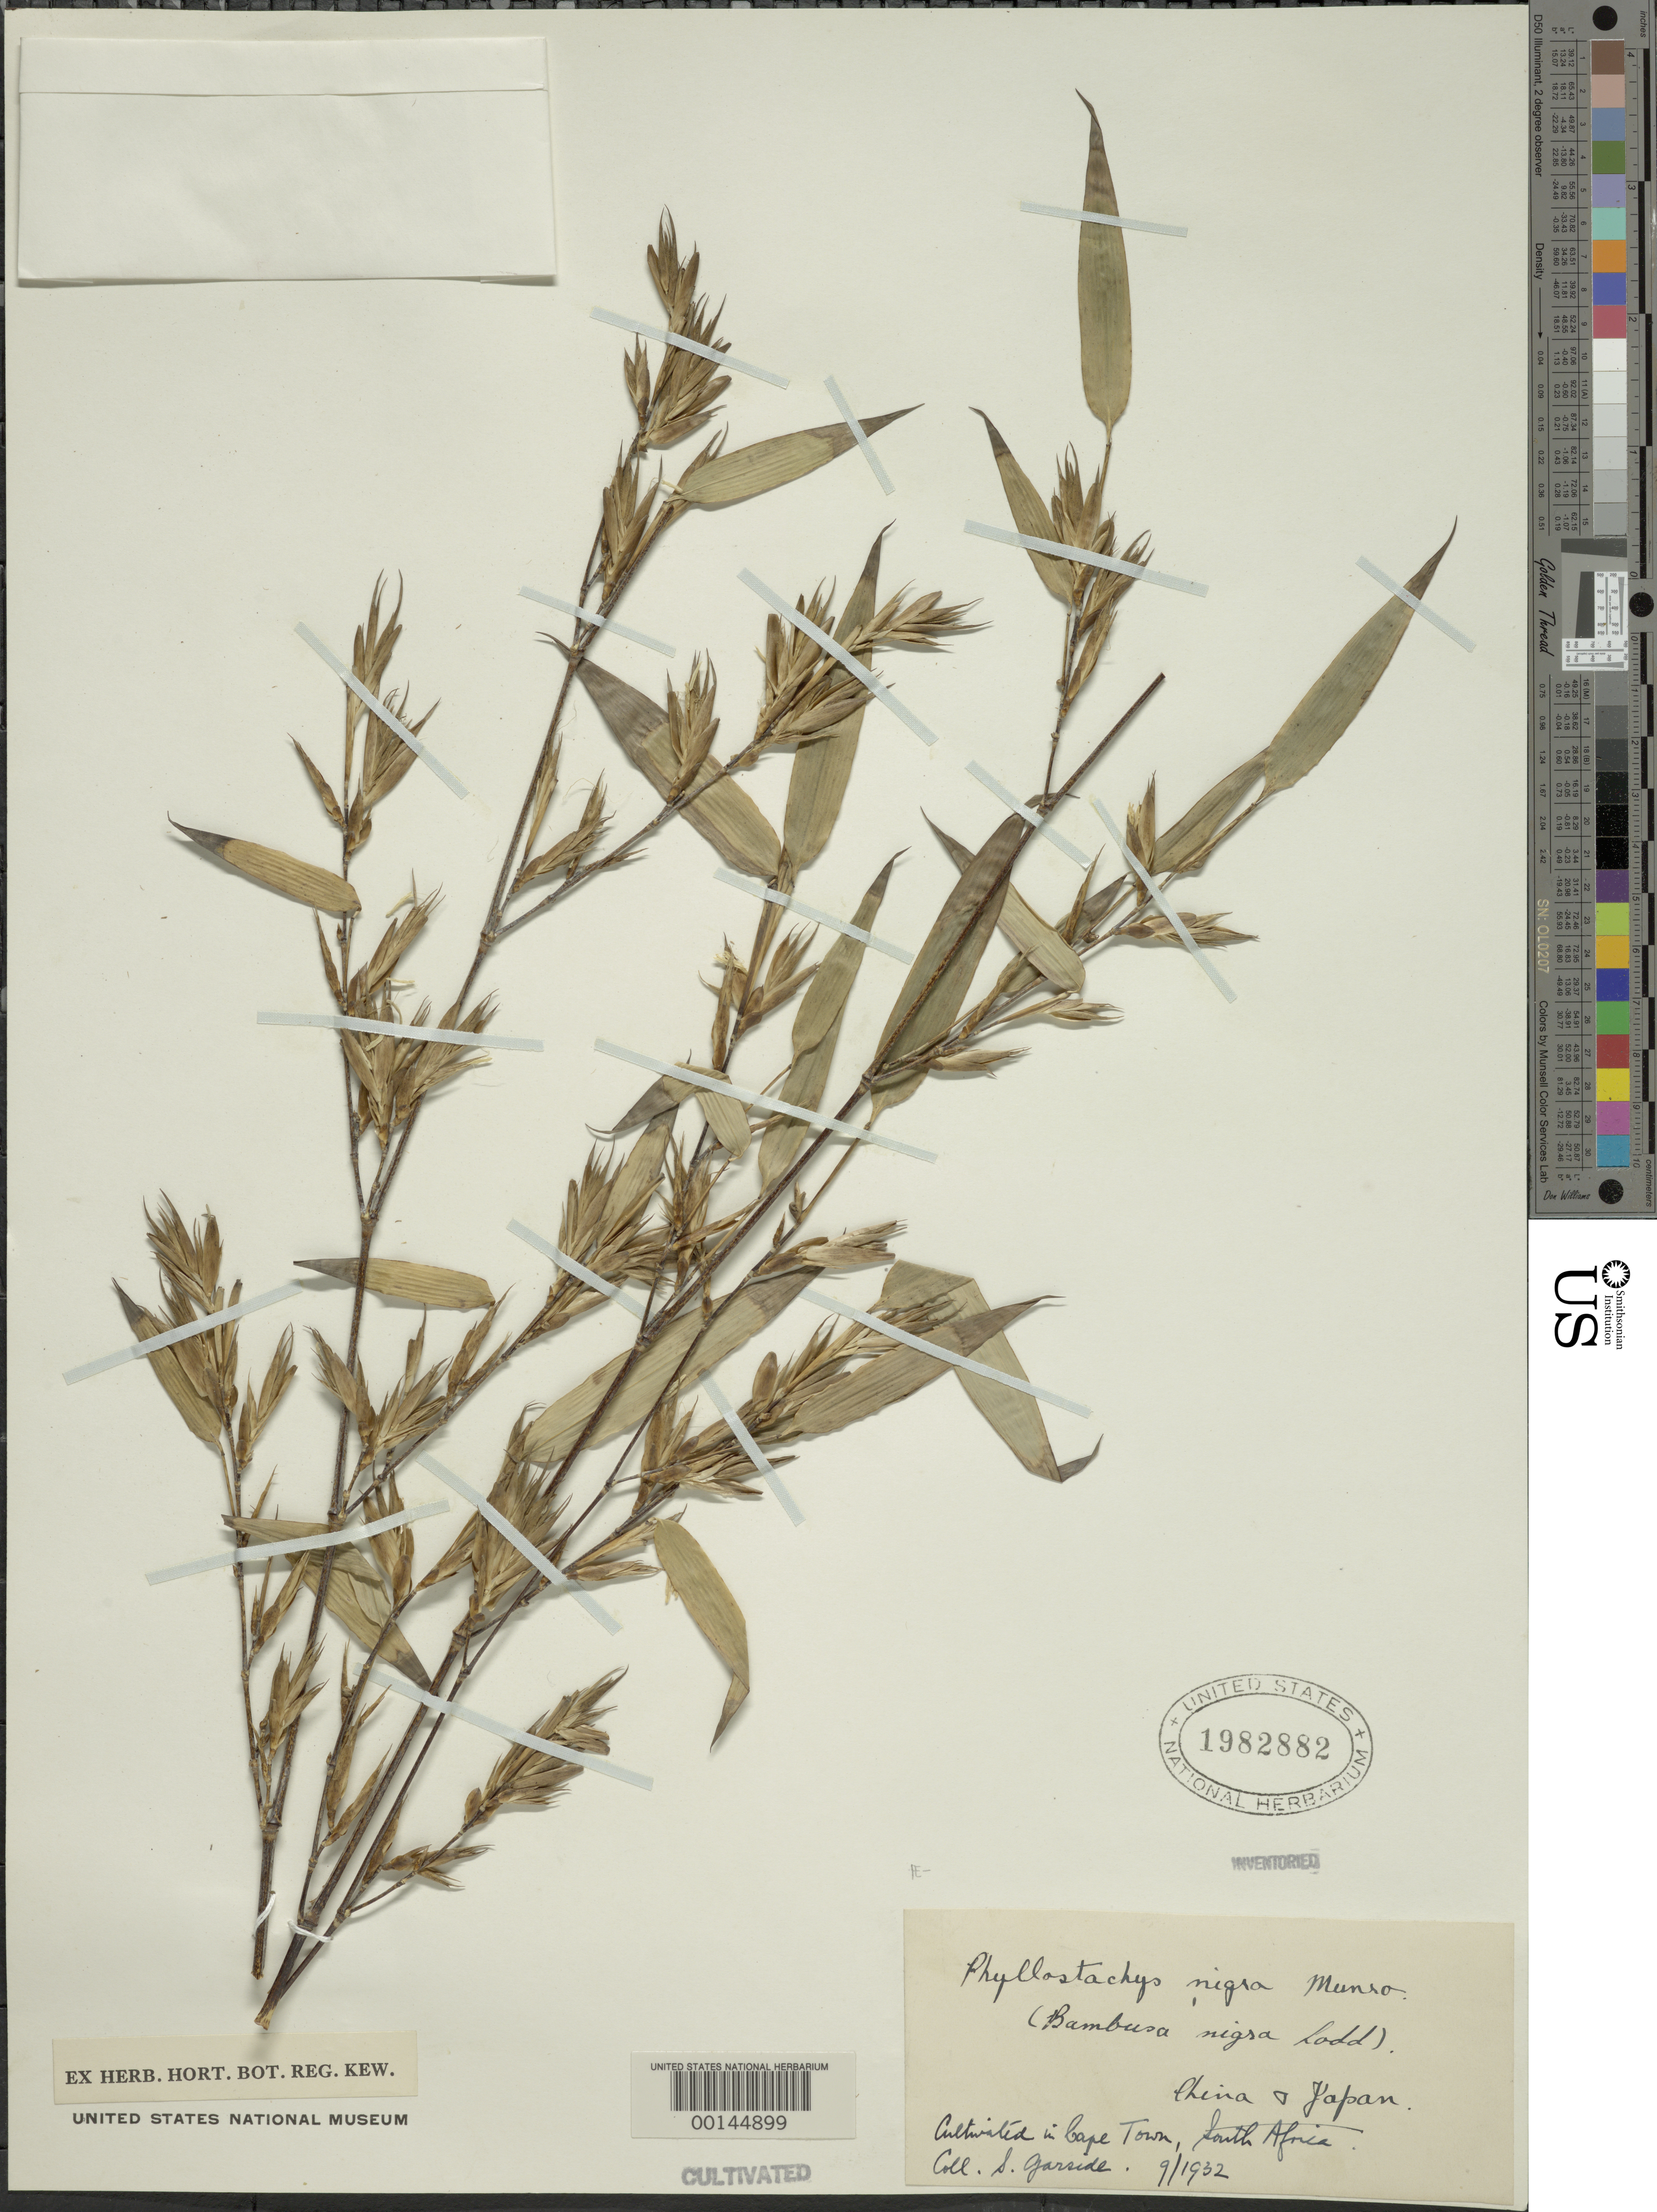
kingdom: Plantae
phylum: Tracheophyta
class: Liliopsida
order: Poales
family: Poaceae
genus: Phyllostachys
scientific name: Phyllostachys nigra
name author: (Lodd. ex Lindl.) Munro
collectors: S. Garside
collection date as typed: Sep 1932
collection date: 1932-09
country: South Africa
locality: Cape town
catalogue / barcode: US 1982882